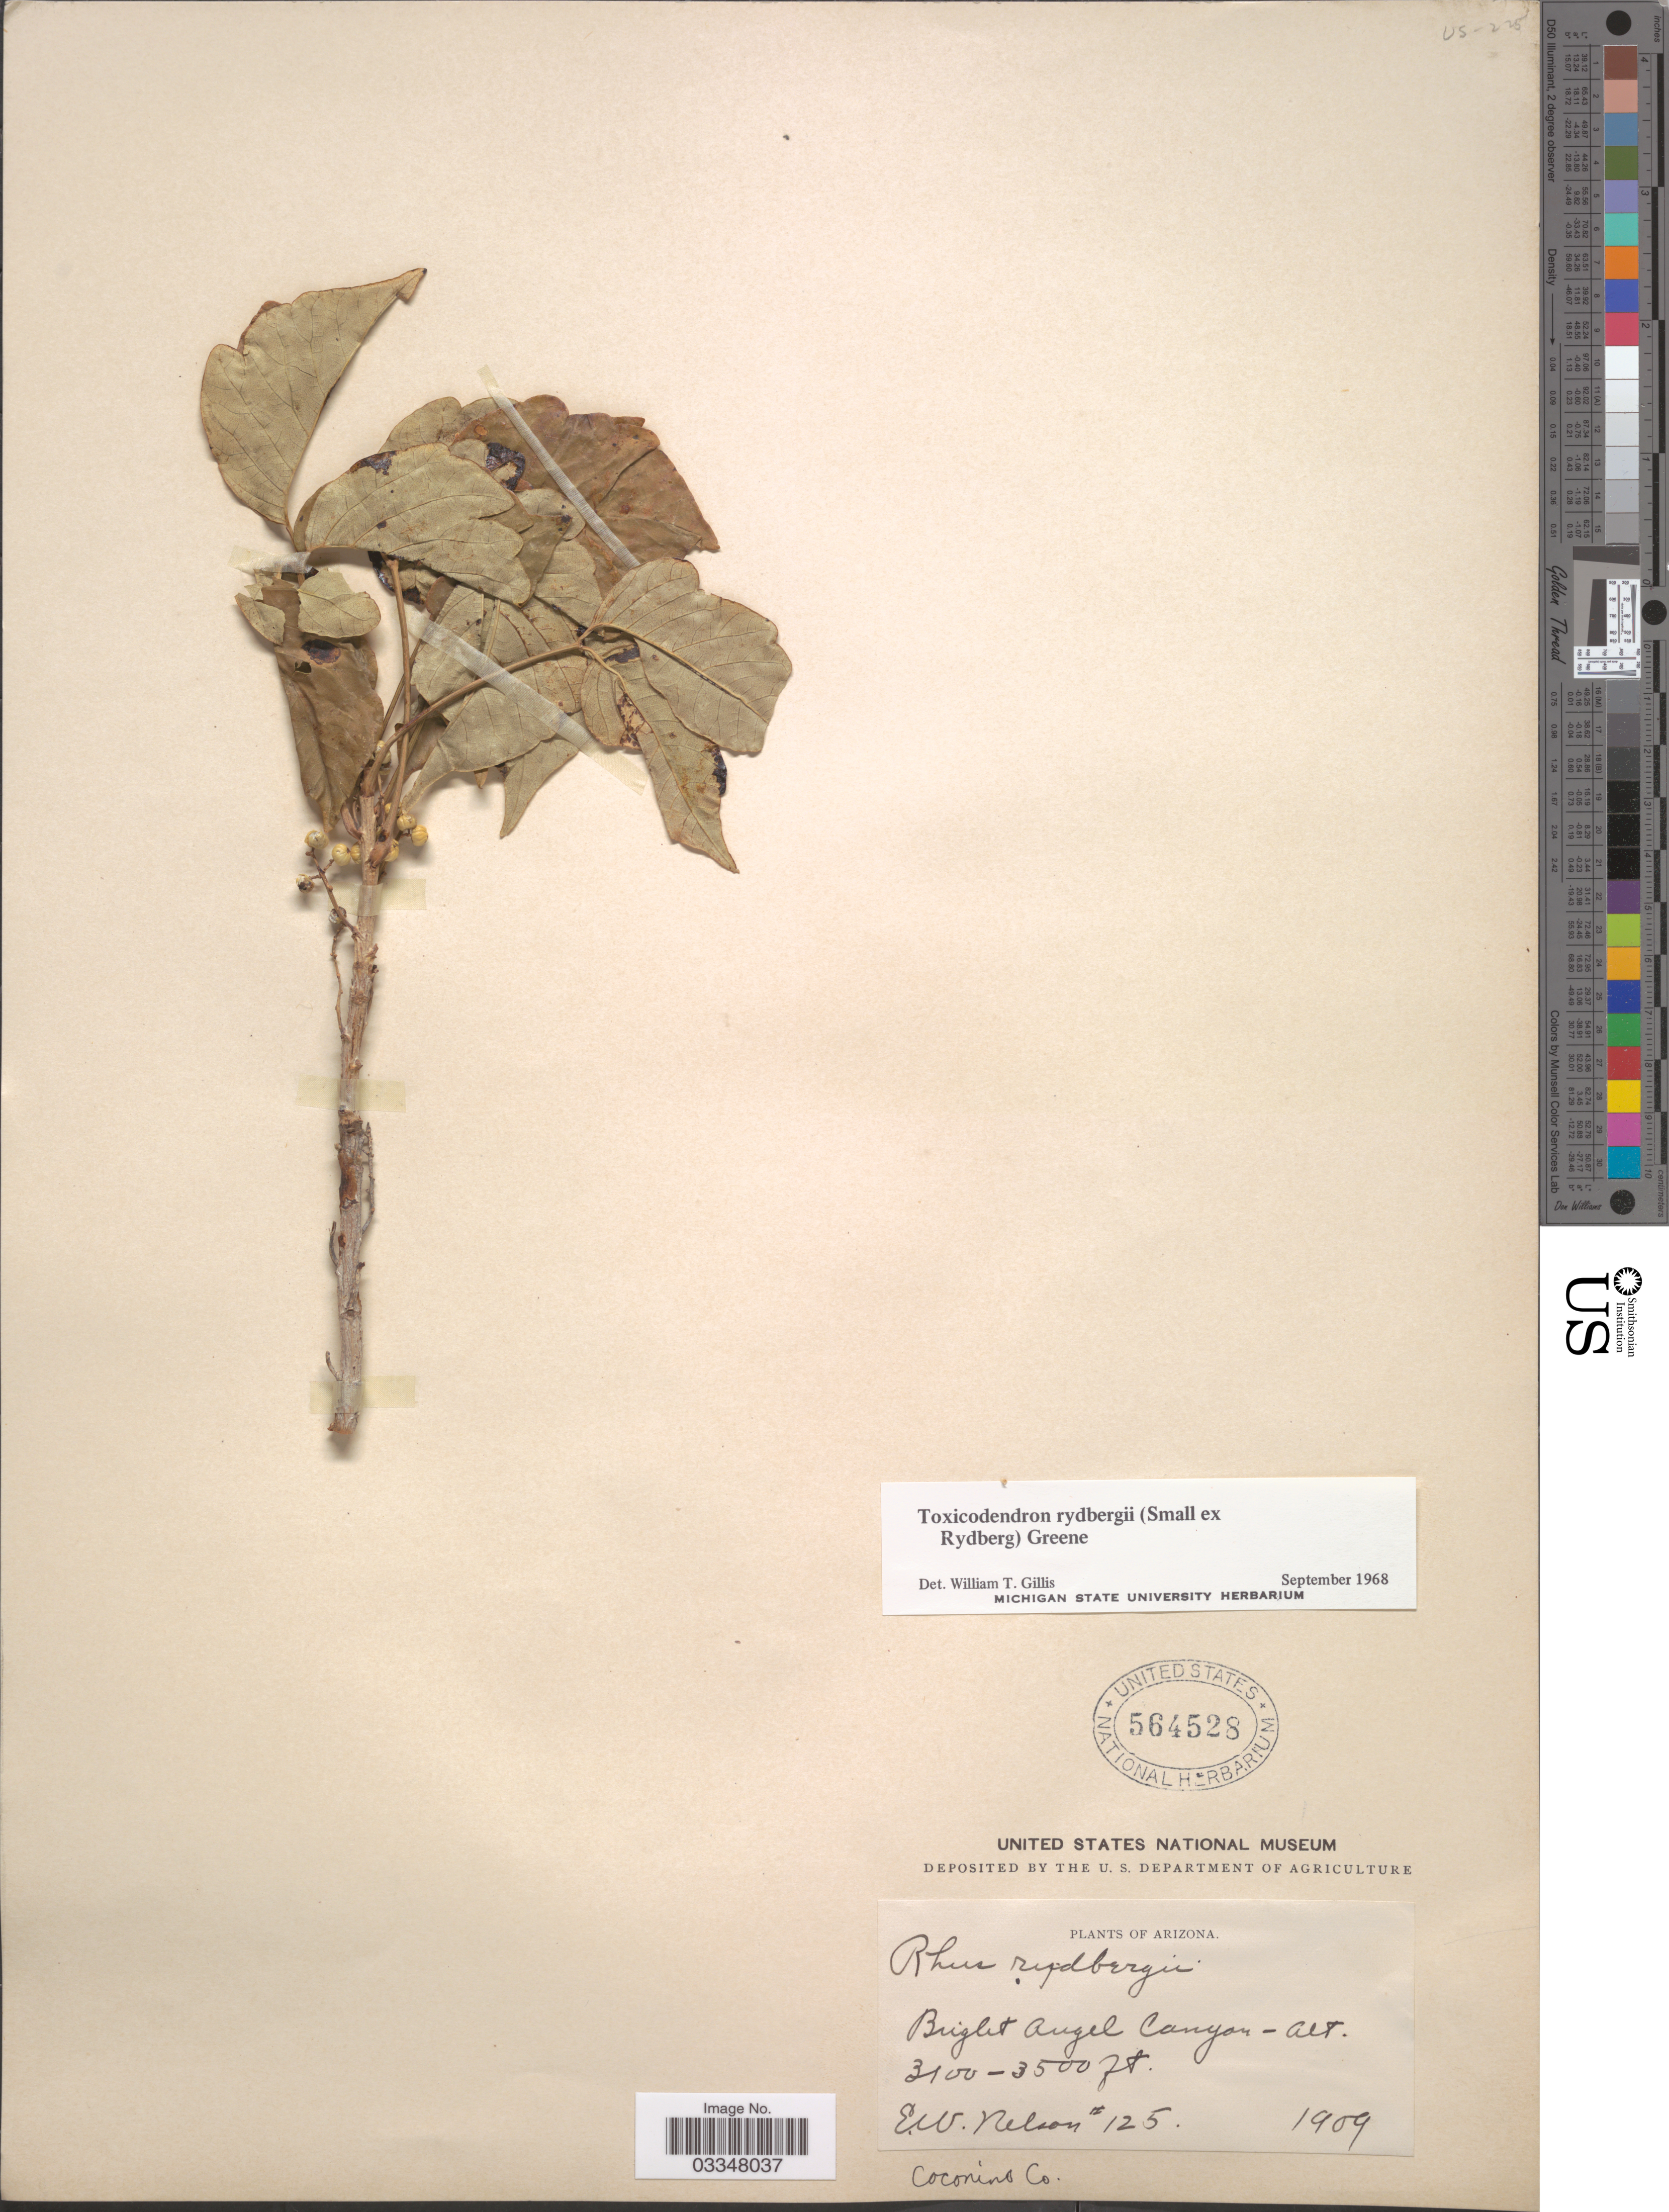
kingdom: Plantae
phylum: Tracheophyta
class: Magnoliopsida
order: Sapindales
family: Anacardiaceae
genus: Toxicodendron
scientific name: Toxicodendron radicans subsp. rydbergii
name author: (Small & Rydb.) Á. Löve & D. Löve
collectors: E. W. Nelson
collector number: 125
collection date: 1909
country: United States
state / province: Arizona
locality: Bright Angel Canyon. Coconino Co.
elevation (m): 945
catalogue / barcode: US 564528